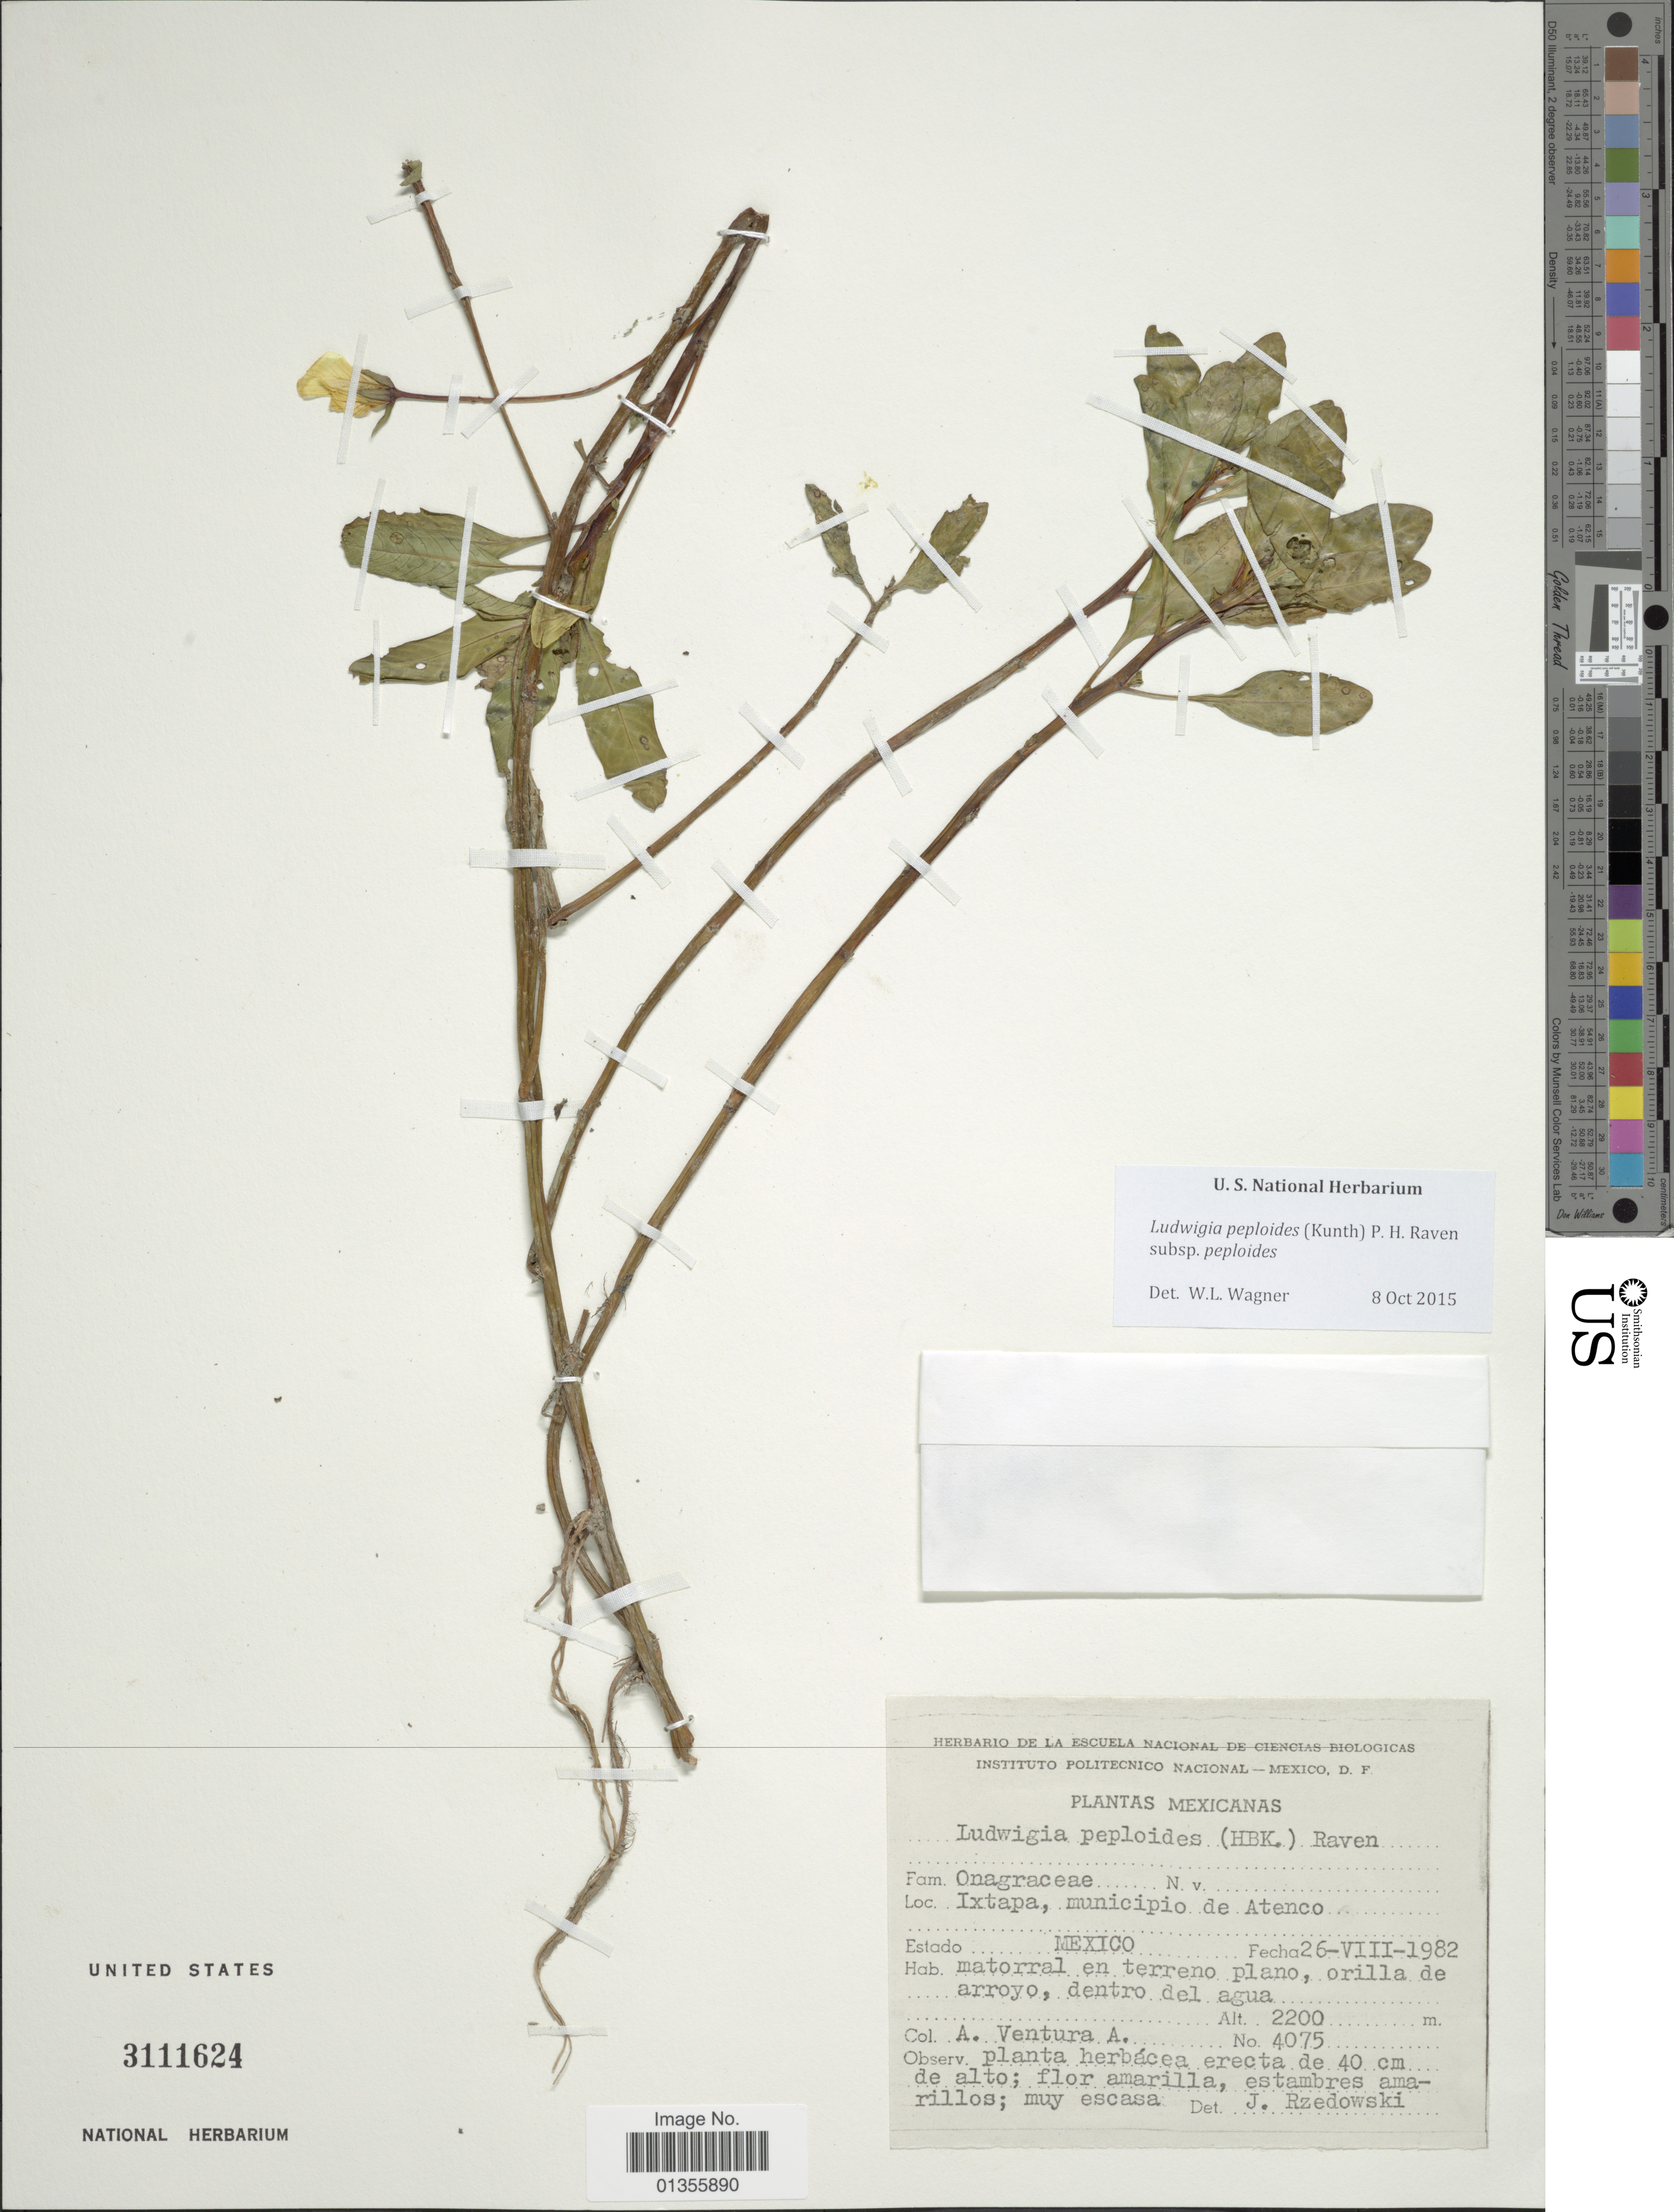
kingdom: Plantae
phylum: Tracheophyta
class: Magnoliopsida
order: Myrtales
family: Onagraceae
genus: Ludwigia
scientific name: Ludwigia peploides subsp. peploides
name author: (Kunth) P.H. Raven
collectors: A. Ventura A.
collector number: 4075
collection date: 1982-08-26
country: Mexico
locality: Ixtapa, municipio de Atenco.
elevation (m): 2200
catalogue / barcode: US 3111624